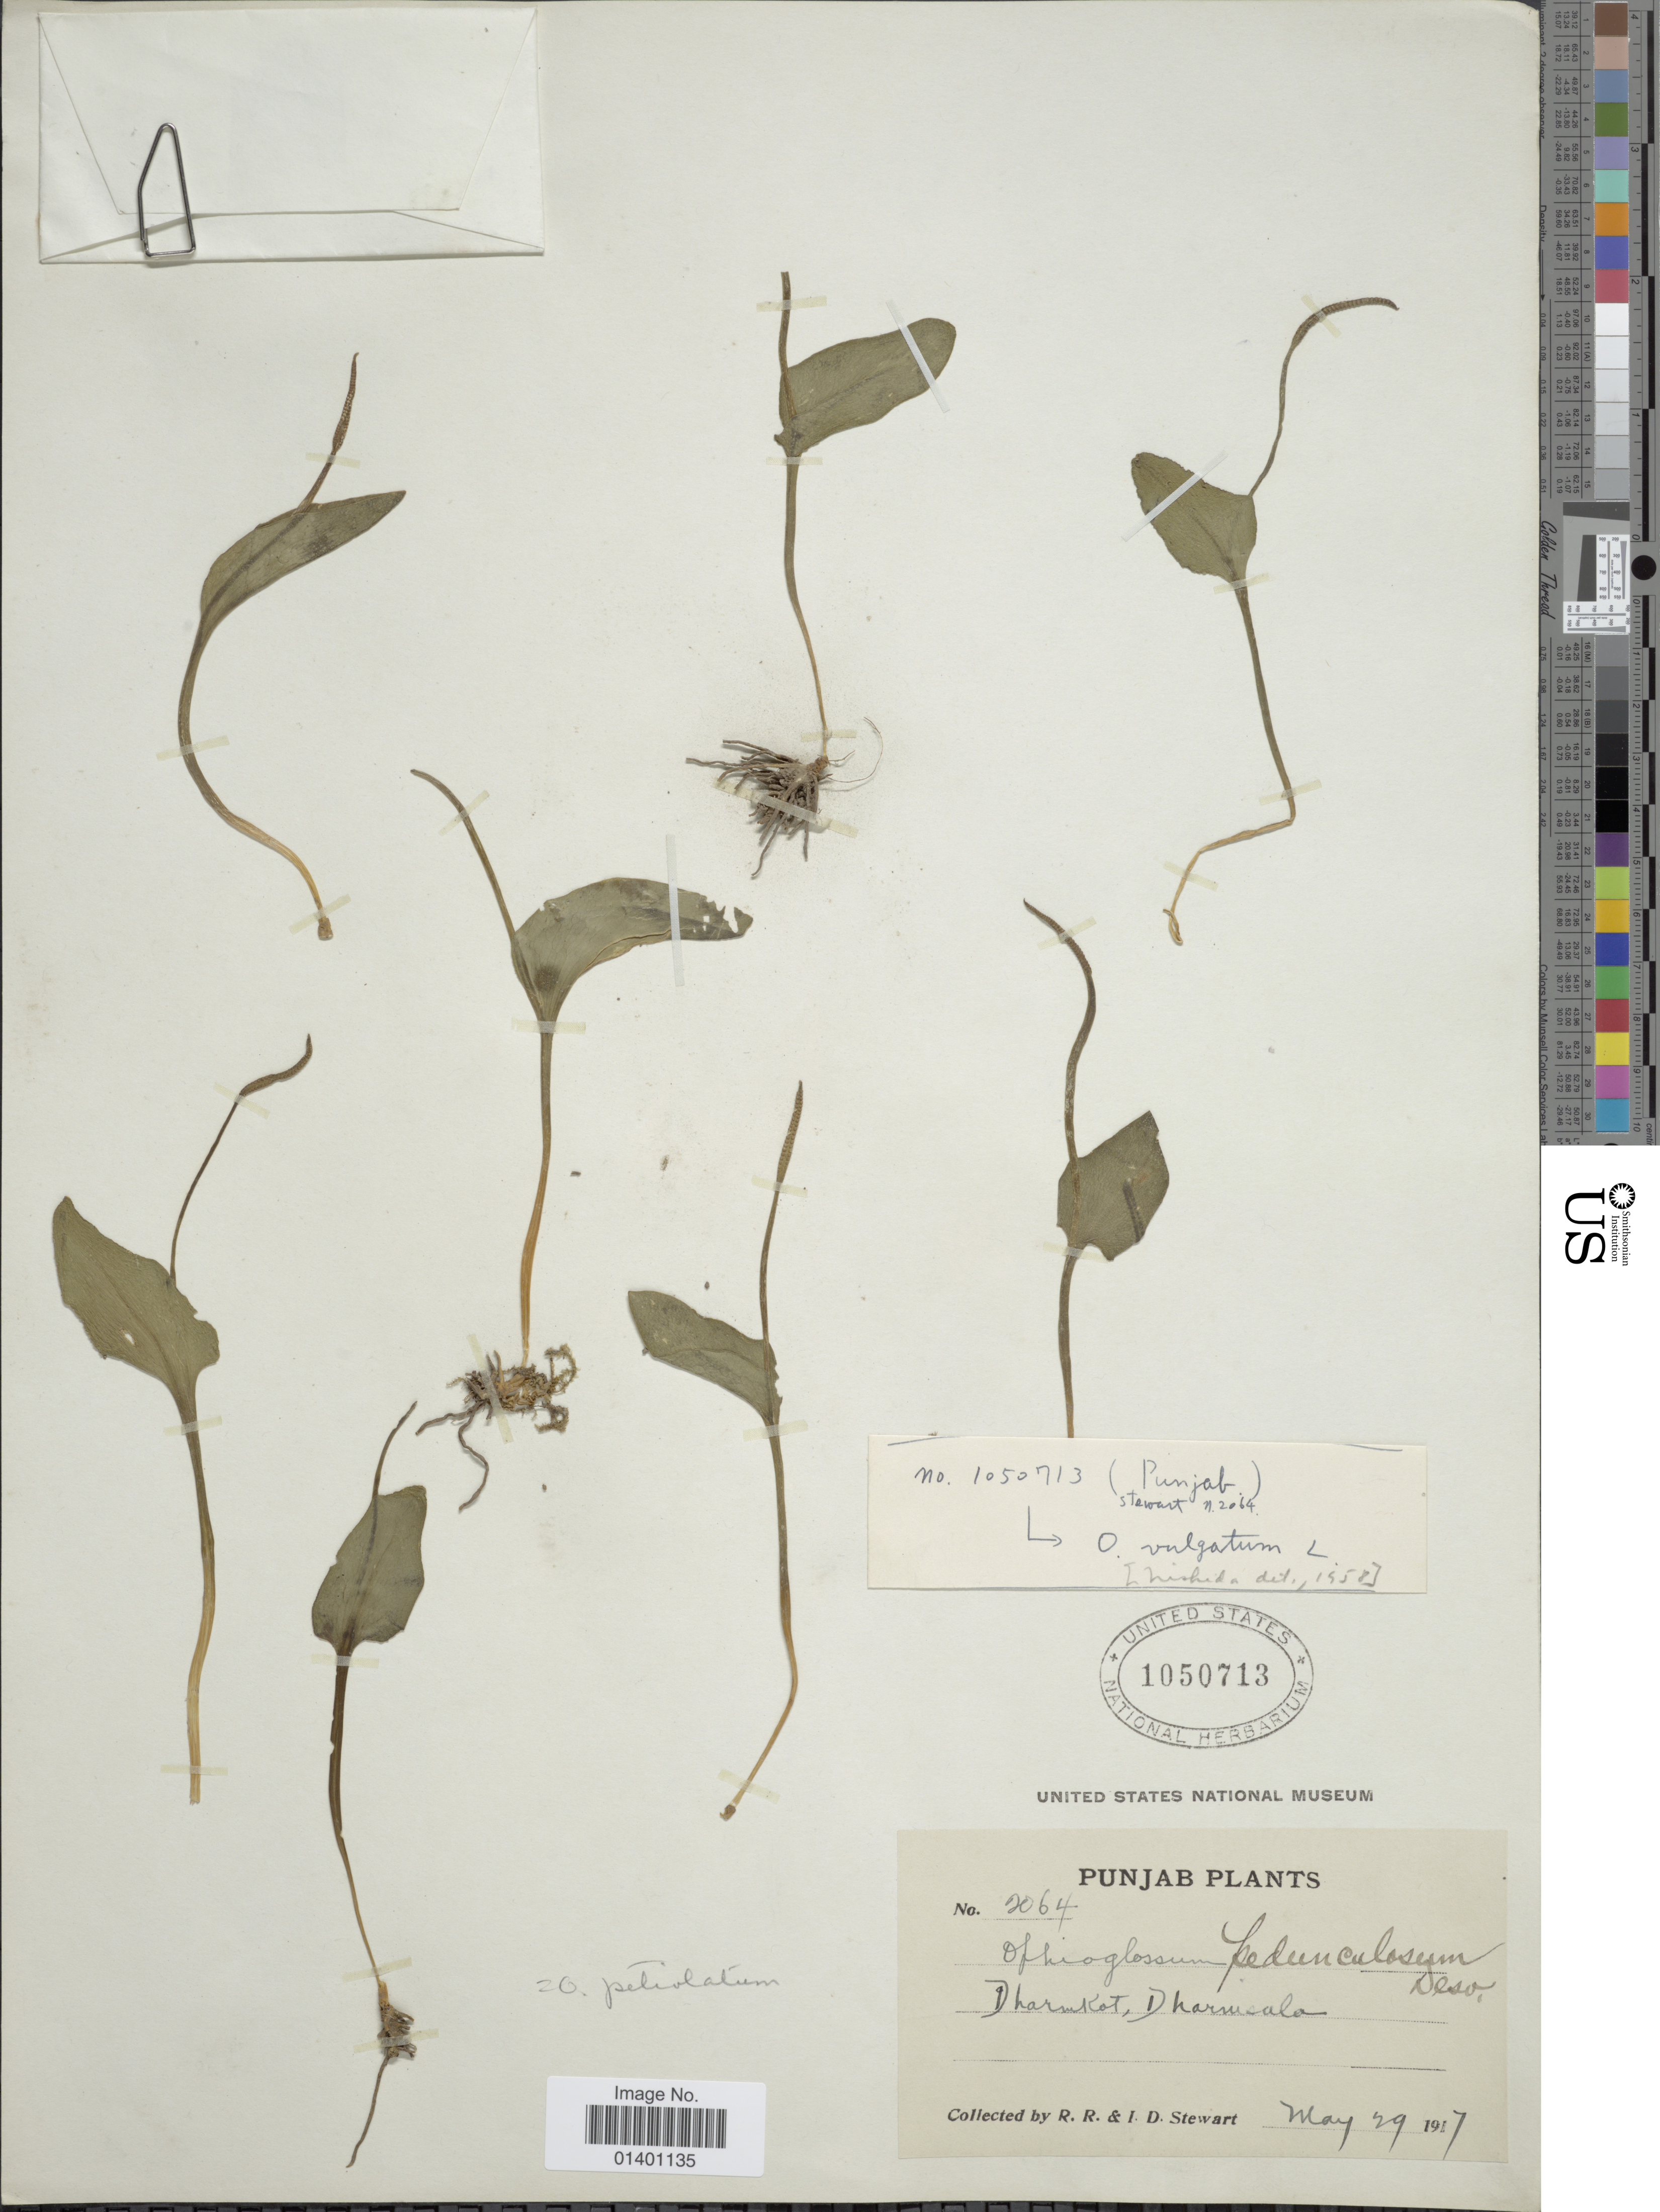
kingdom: Plantae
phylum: Tracheophyta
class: Polypodiopsida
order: Ophioglossales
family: Ophioglossaceae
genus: Ophioglossum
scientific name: Ophioglossum vulgatum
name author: L.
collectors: R. R. Stewart & I. Stewart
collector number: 2064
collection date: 1917-05-29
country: India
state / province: Punjab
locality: Punjab, Dharmkot, Dharmala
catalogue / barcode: US 1050713